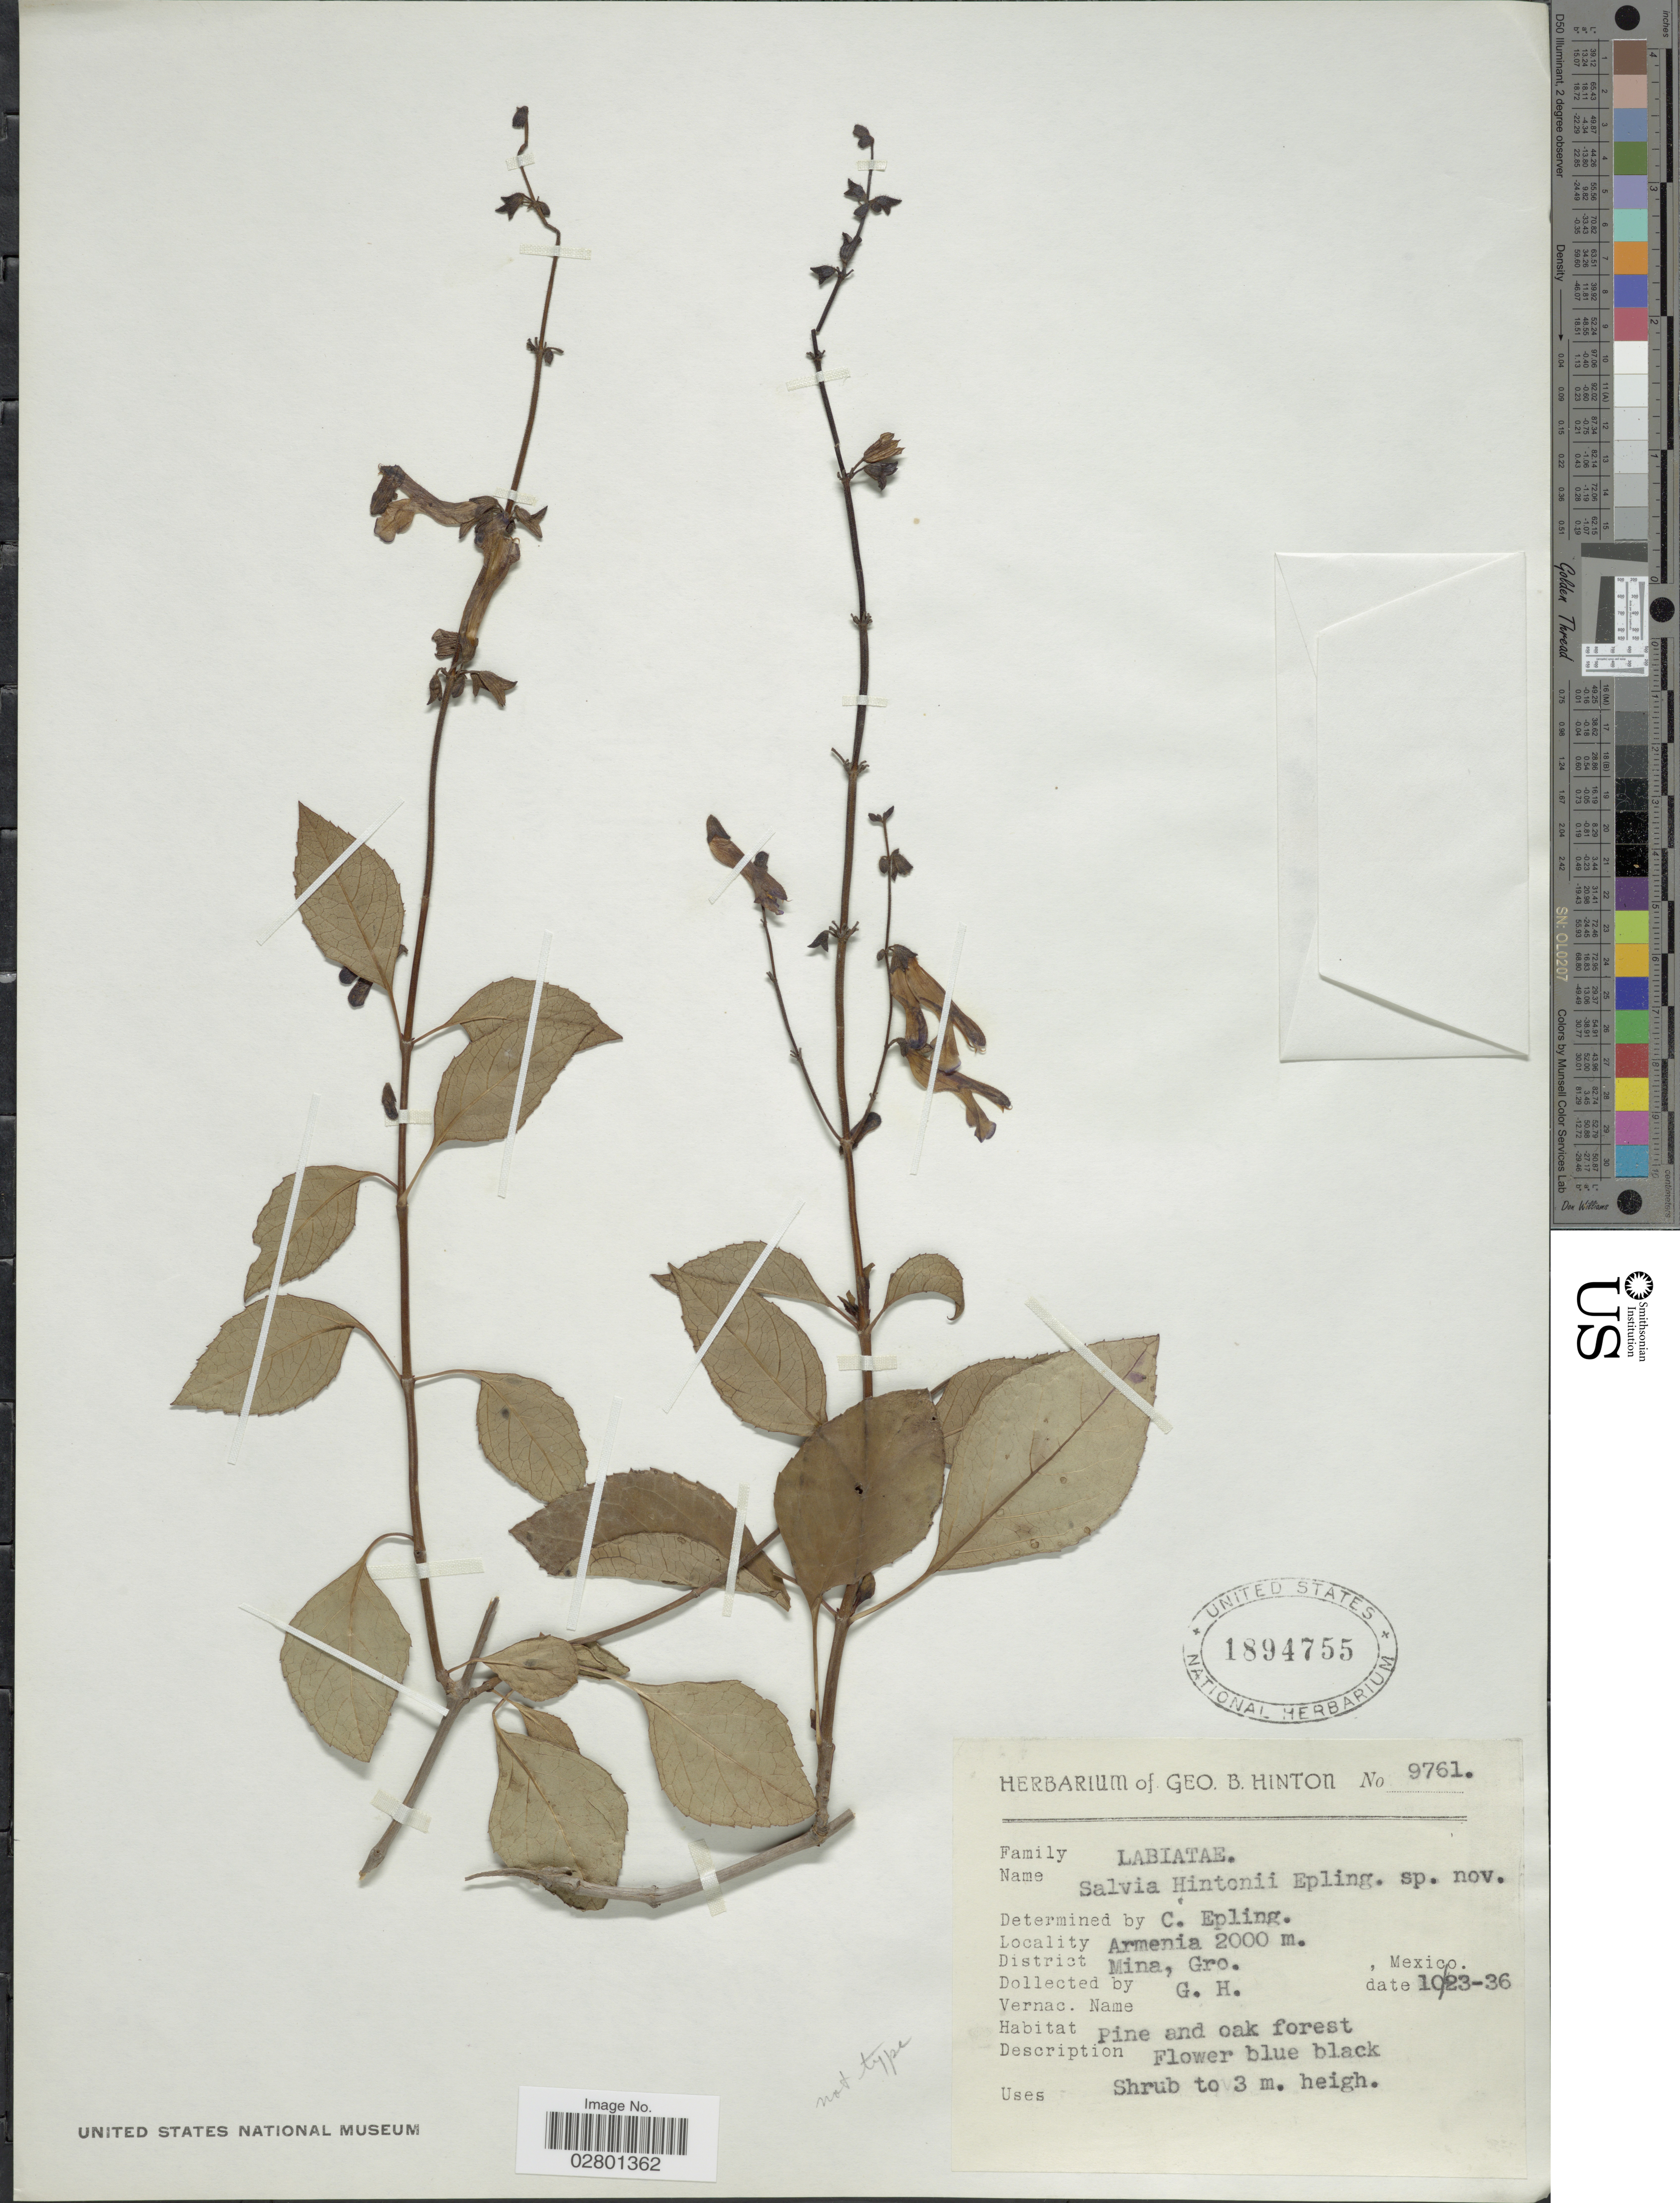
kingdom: Plantae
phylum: Tracheophyta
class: Magnoliopsida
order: Lamiales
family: Lamiaceae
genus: Salvia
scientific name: Salvia hintonii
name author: Epling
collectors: G. B. Hinton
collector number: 9761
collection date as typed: Transcribed d/m/y: 23/10/36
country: Mexico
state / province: Guerrero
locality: Armenia, District Mina, Gro.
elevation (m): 2000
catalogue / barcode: US 1894755